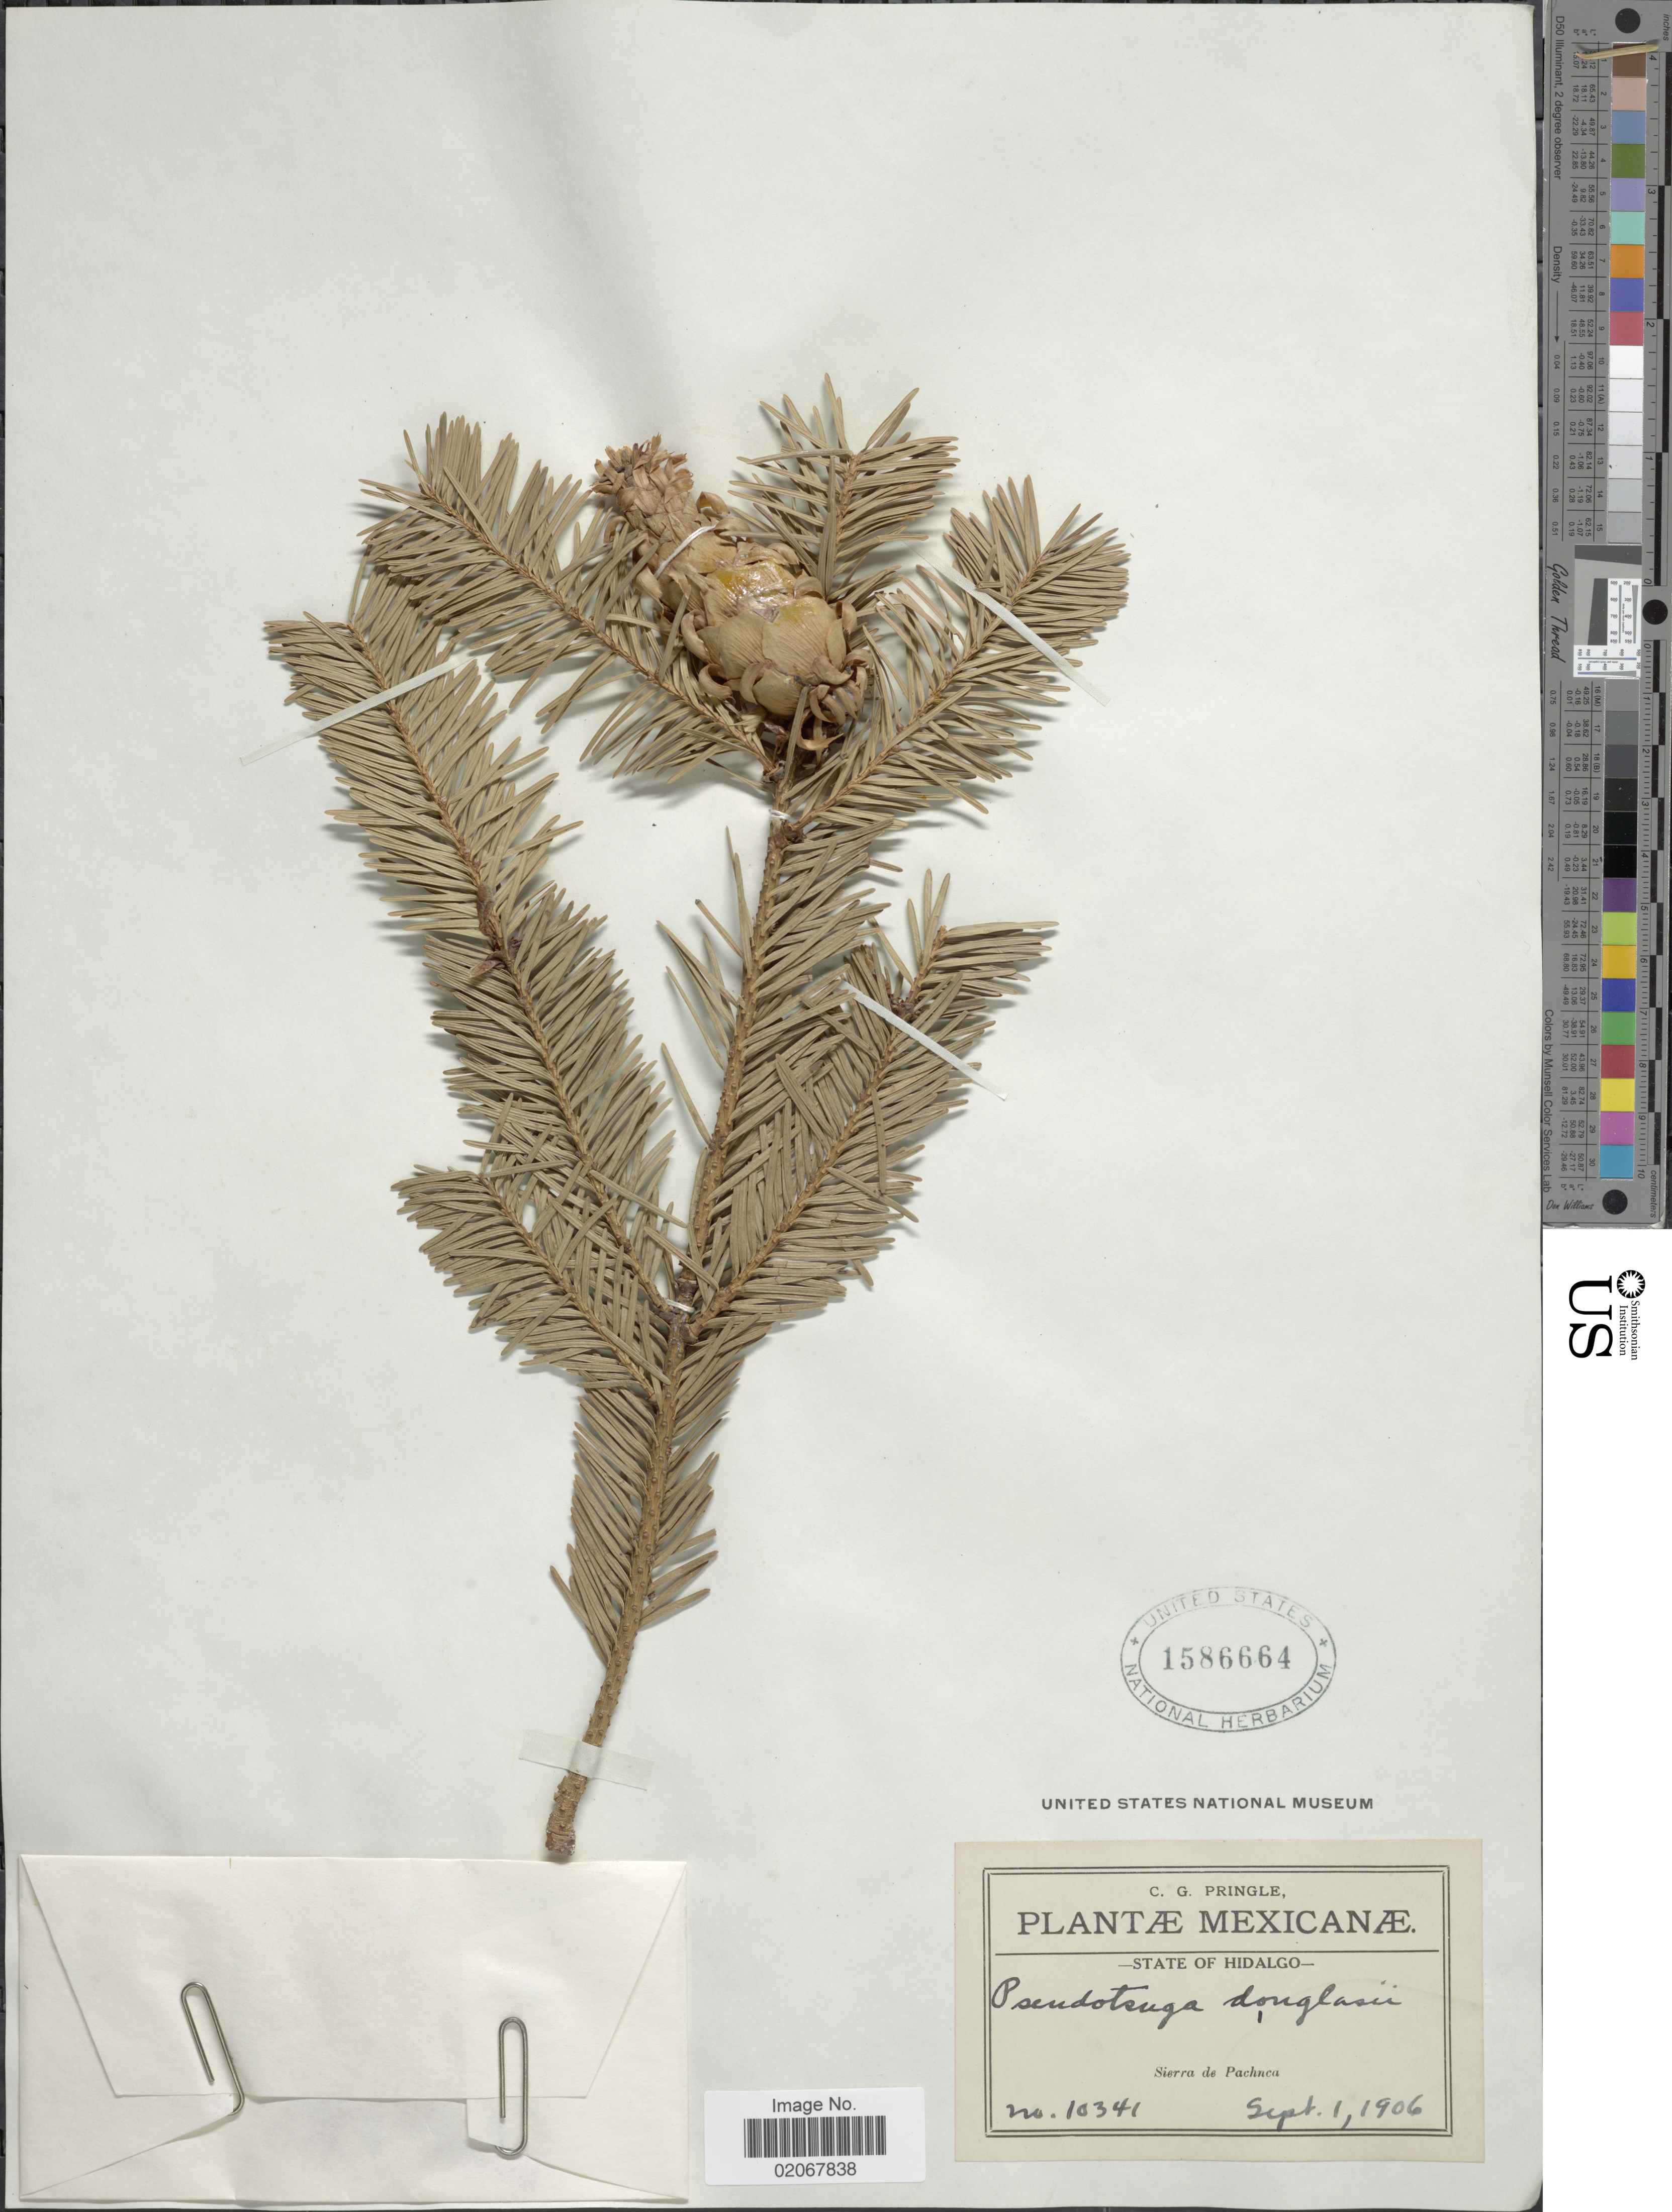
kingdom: Plantae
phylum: Tracheophyta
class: Pinopsida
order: Pinales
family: Pinaceae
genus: Pseudotsuga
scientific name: Pseudotsuga menziesii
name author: (Mirb.) Franco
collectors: C. G. Pringle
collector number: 10341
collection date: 1906-09-01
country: Mexico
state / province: Hidalgo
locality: Mexicanae. Sierra de Pachuca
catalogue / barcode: US 1586664